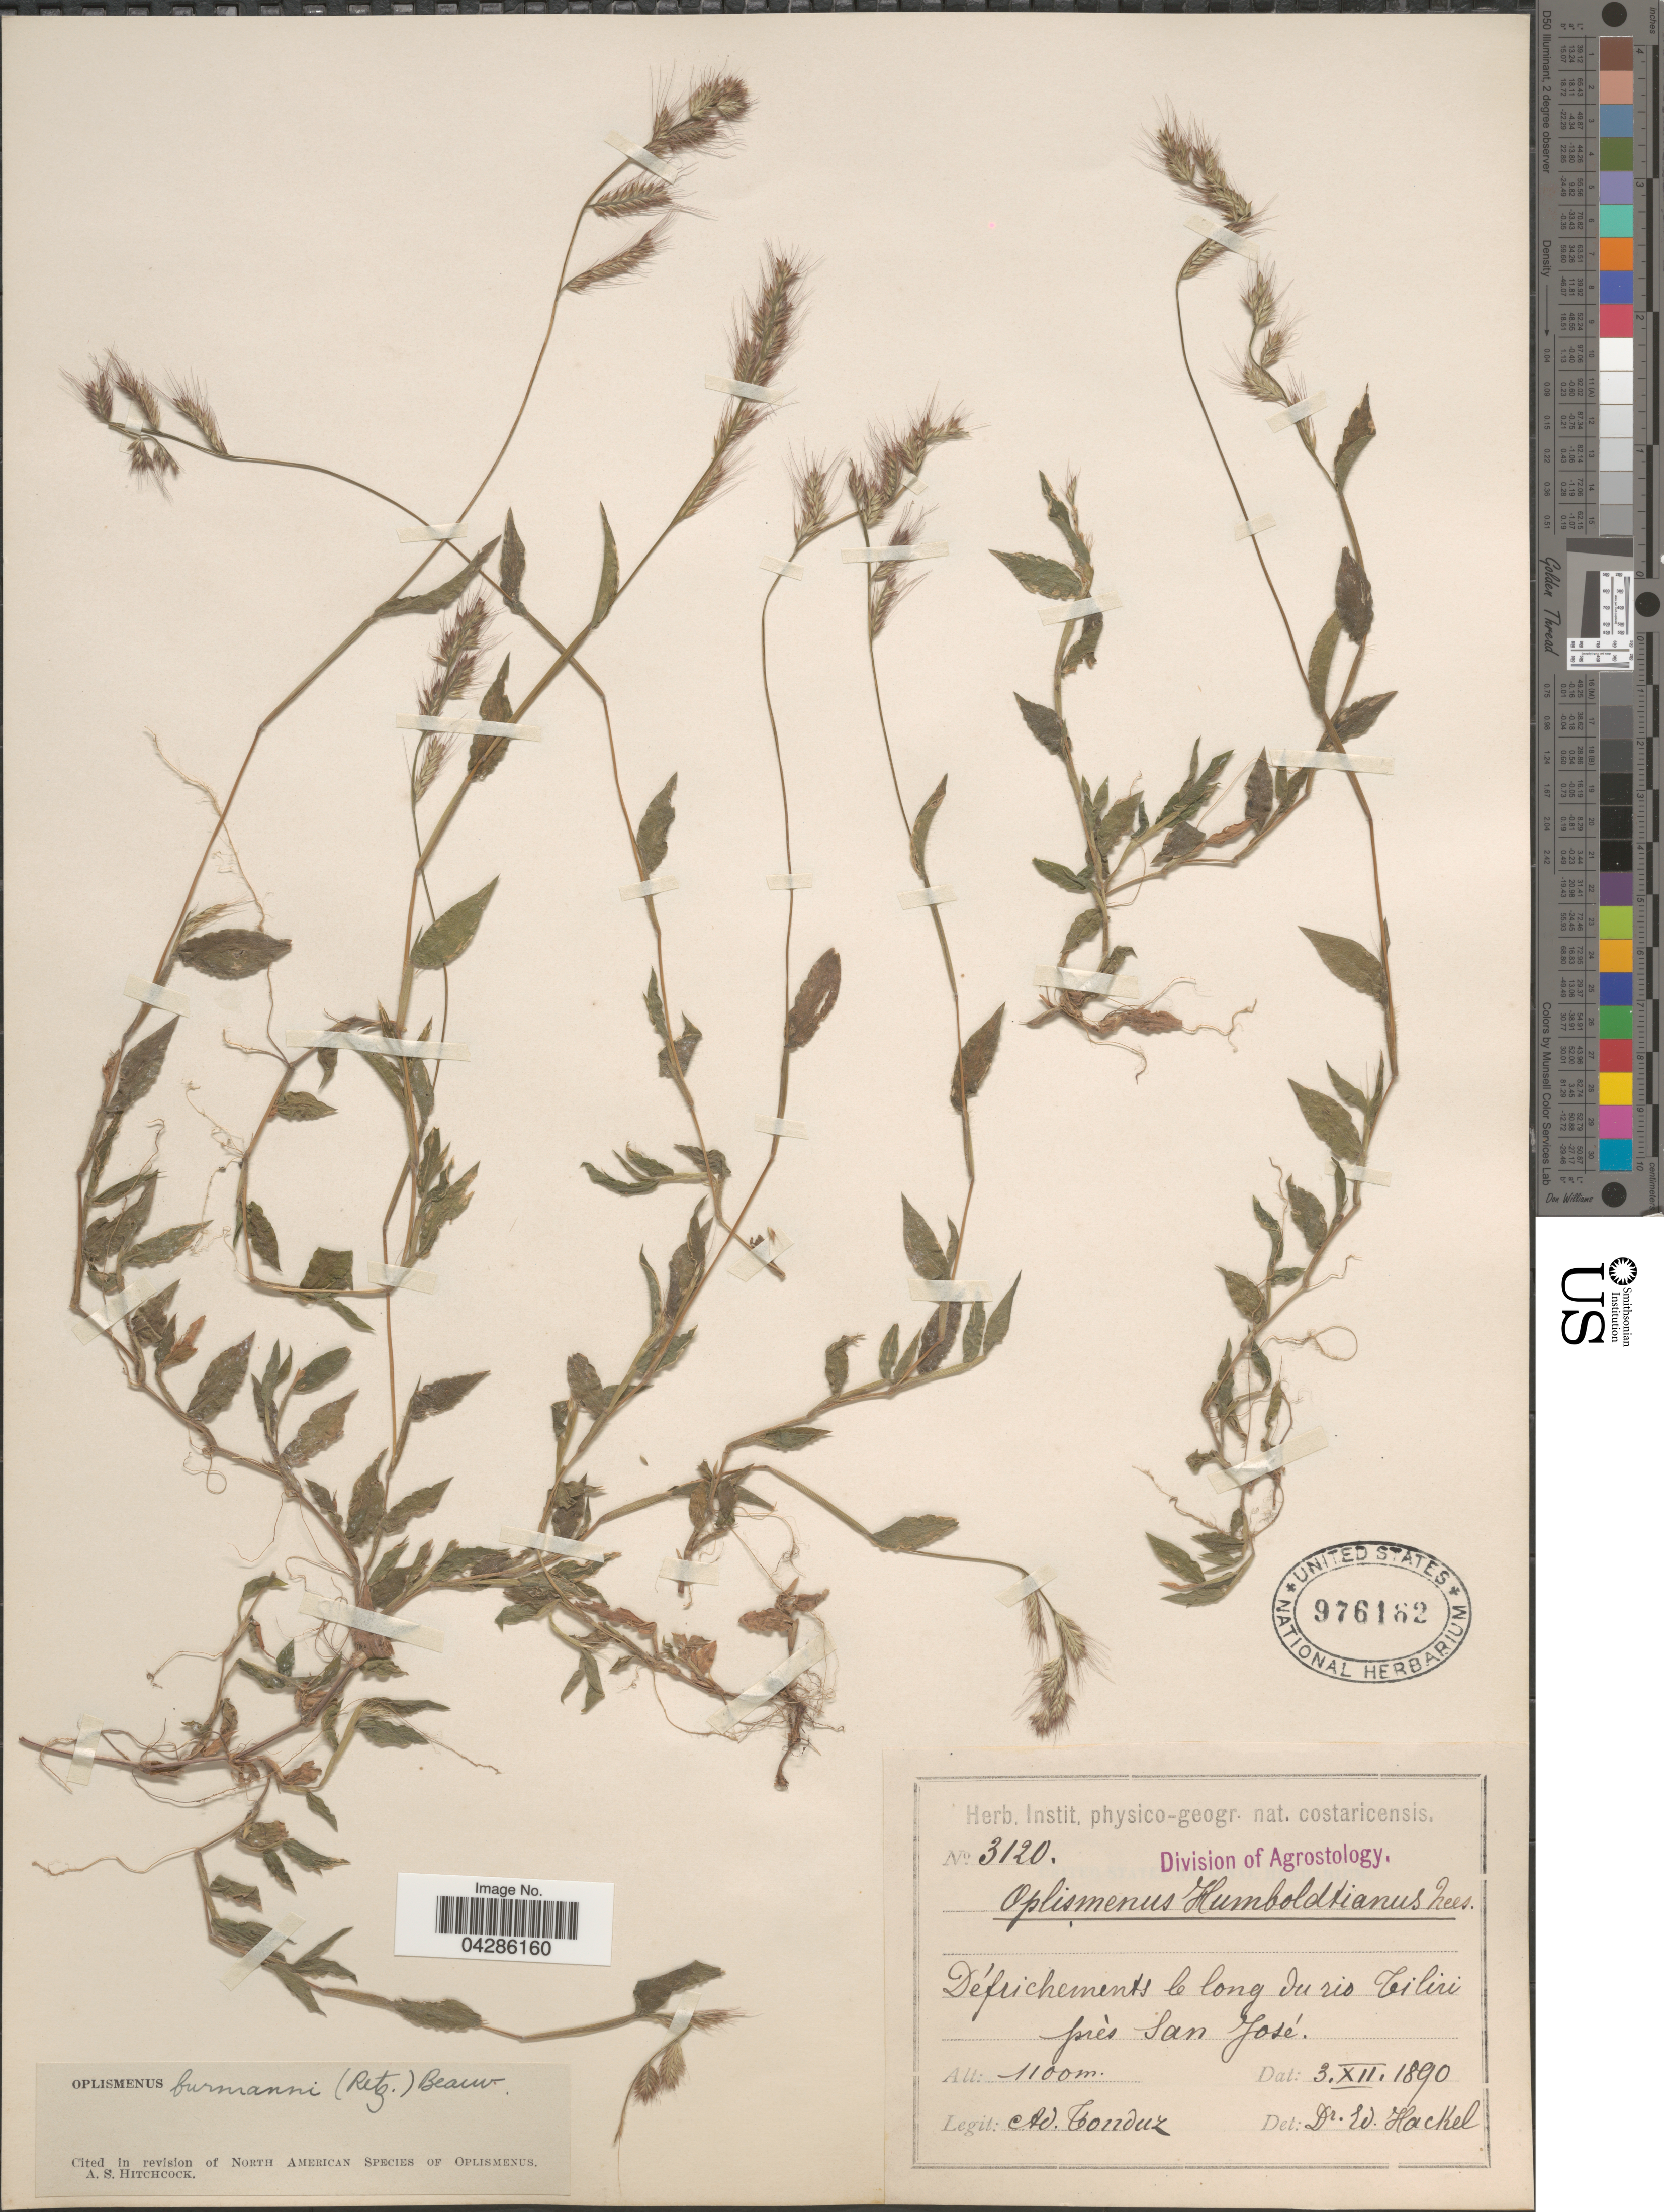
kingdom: Plantae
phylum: Tracheophyta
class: Liliopsida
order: Poales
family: Poaceae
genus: Oplismenus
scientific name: Oplismenus burmannii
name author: (Retz.) P. Beauv.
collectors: A. Tonduz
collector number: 3120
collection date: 1890-12-03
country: Costa Rica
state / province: San José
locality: Défrichements le long du rio Tiliri prés San José.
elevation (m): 1100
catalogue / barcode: US 976162